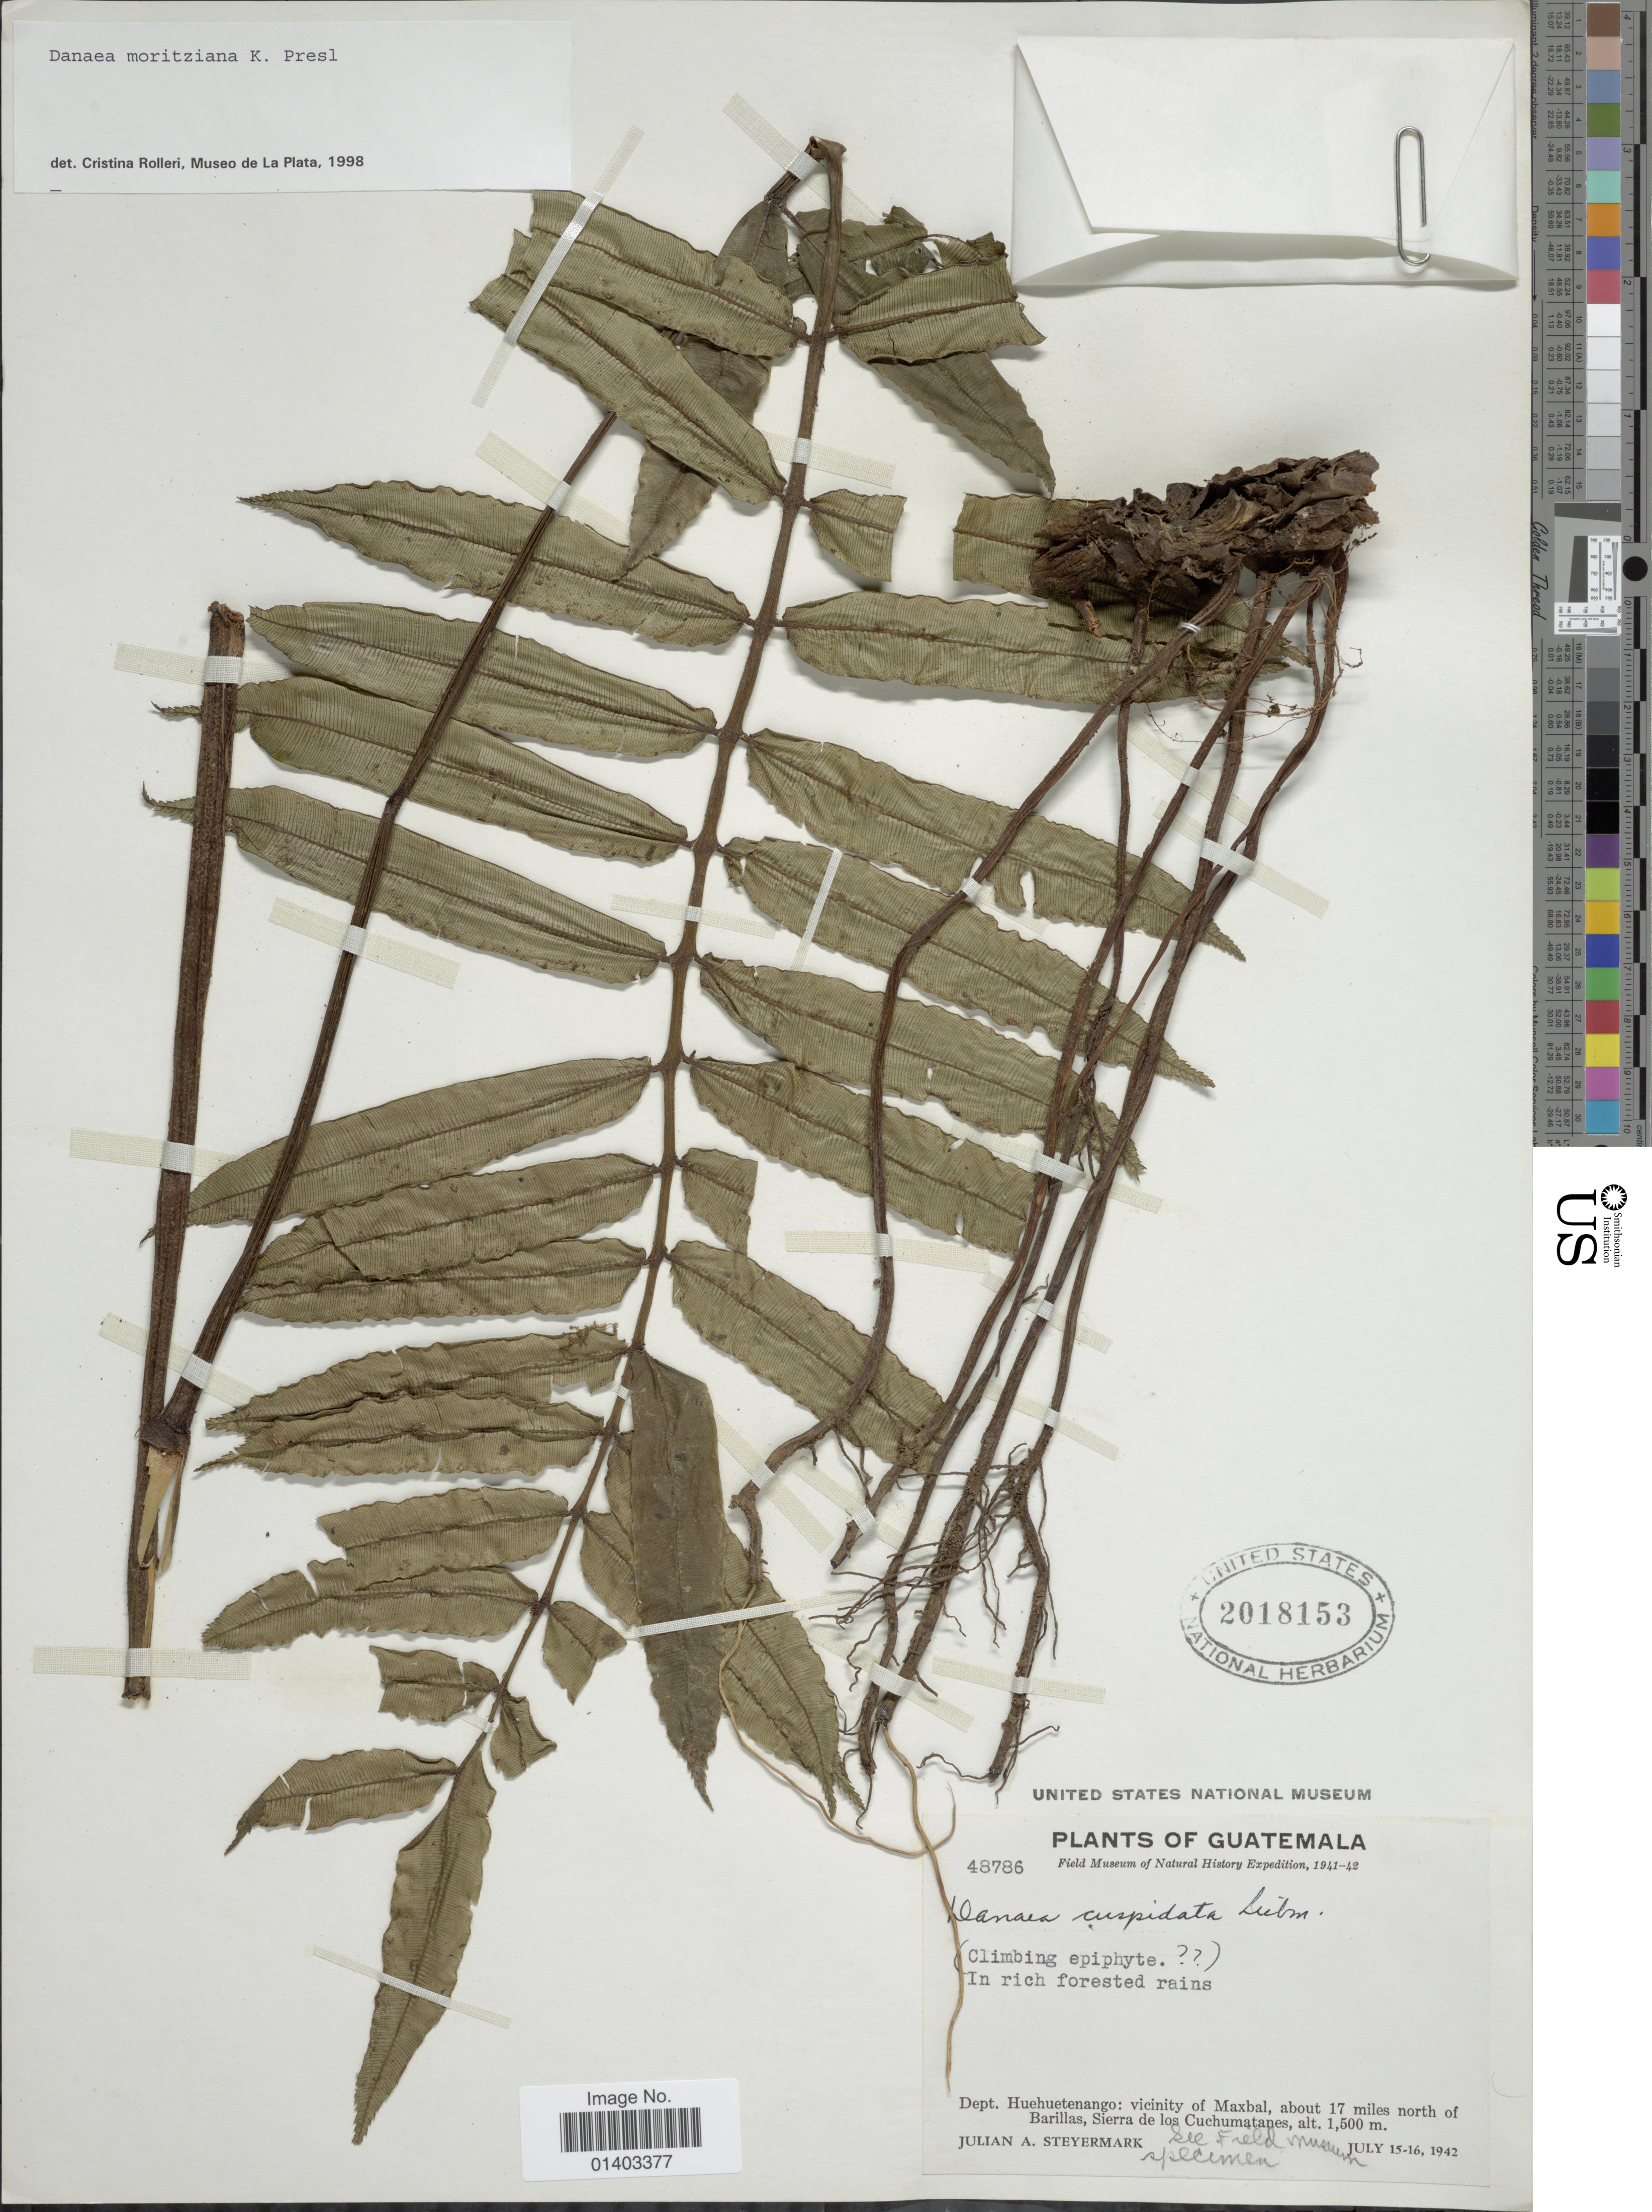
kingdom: Plantae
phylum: Tracheophyta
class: Polypodiopsida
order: Marattiales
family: Marattiaceae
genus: Danaea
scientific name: Danaea moritziana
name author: C. Presl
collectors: J. Steyermark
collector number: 48786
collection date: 1942-07-15/1942-07-16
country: Guatemala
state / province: Huehuetenango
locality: Vicinity of Maxbal, about 17 miles north of barillas, Sierra de los Cuchumatanes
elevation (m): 1500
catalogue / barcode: US 2018153